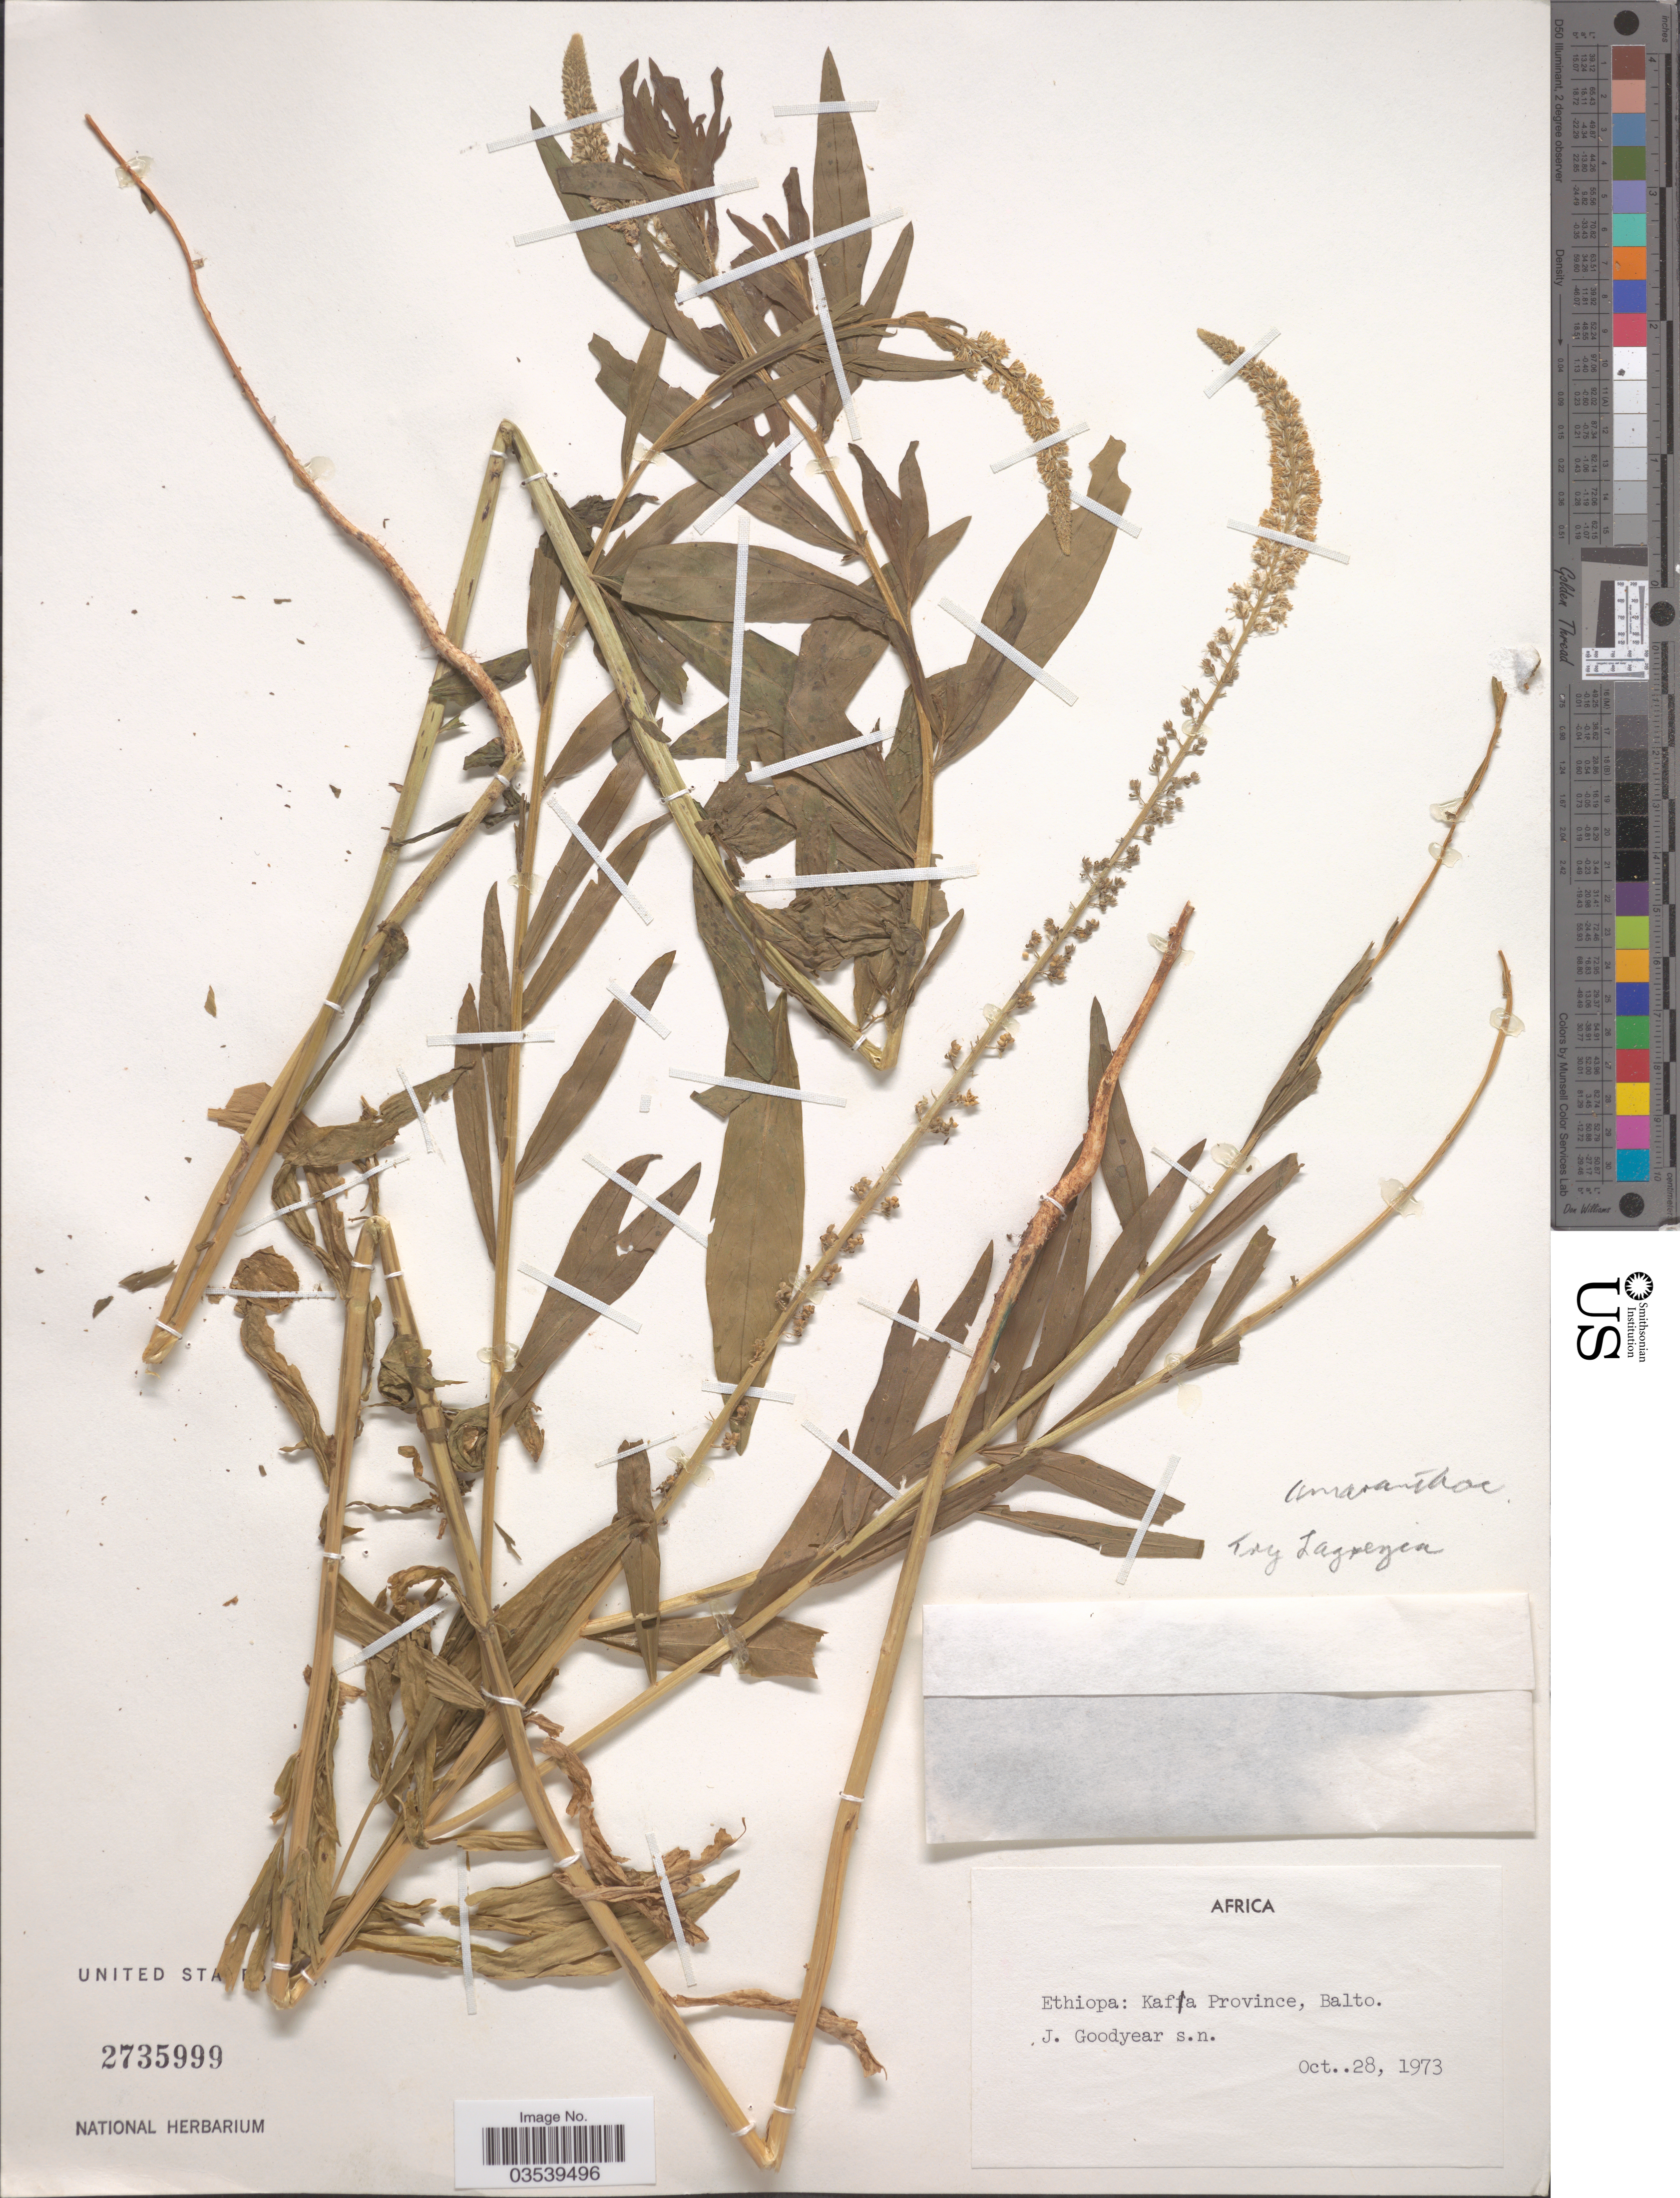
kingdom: Plantae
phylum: Tracheophyta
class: Magnoliopsida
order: Caryophyllales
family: Amaranthaceae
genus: Lagrezia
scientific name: Lagrezia sp.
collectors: J. Goodyear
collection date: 1973-10-28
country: Ethiopia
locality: Kafa Province, Balto.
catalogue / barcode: US 2735999